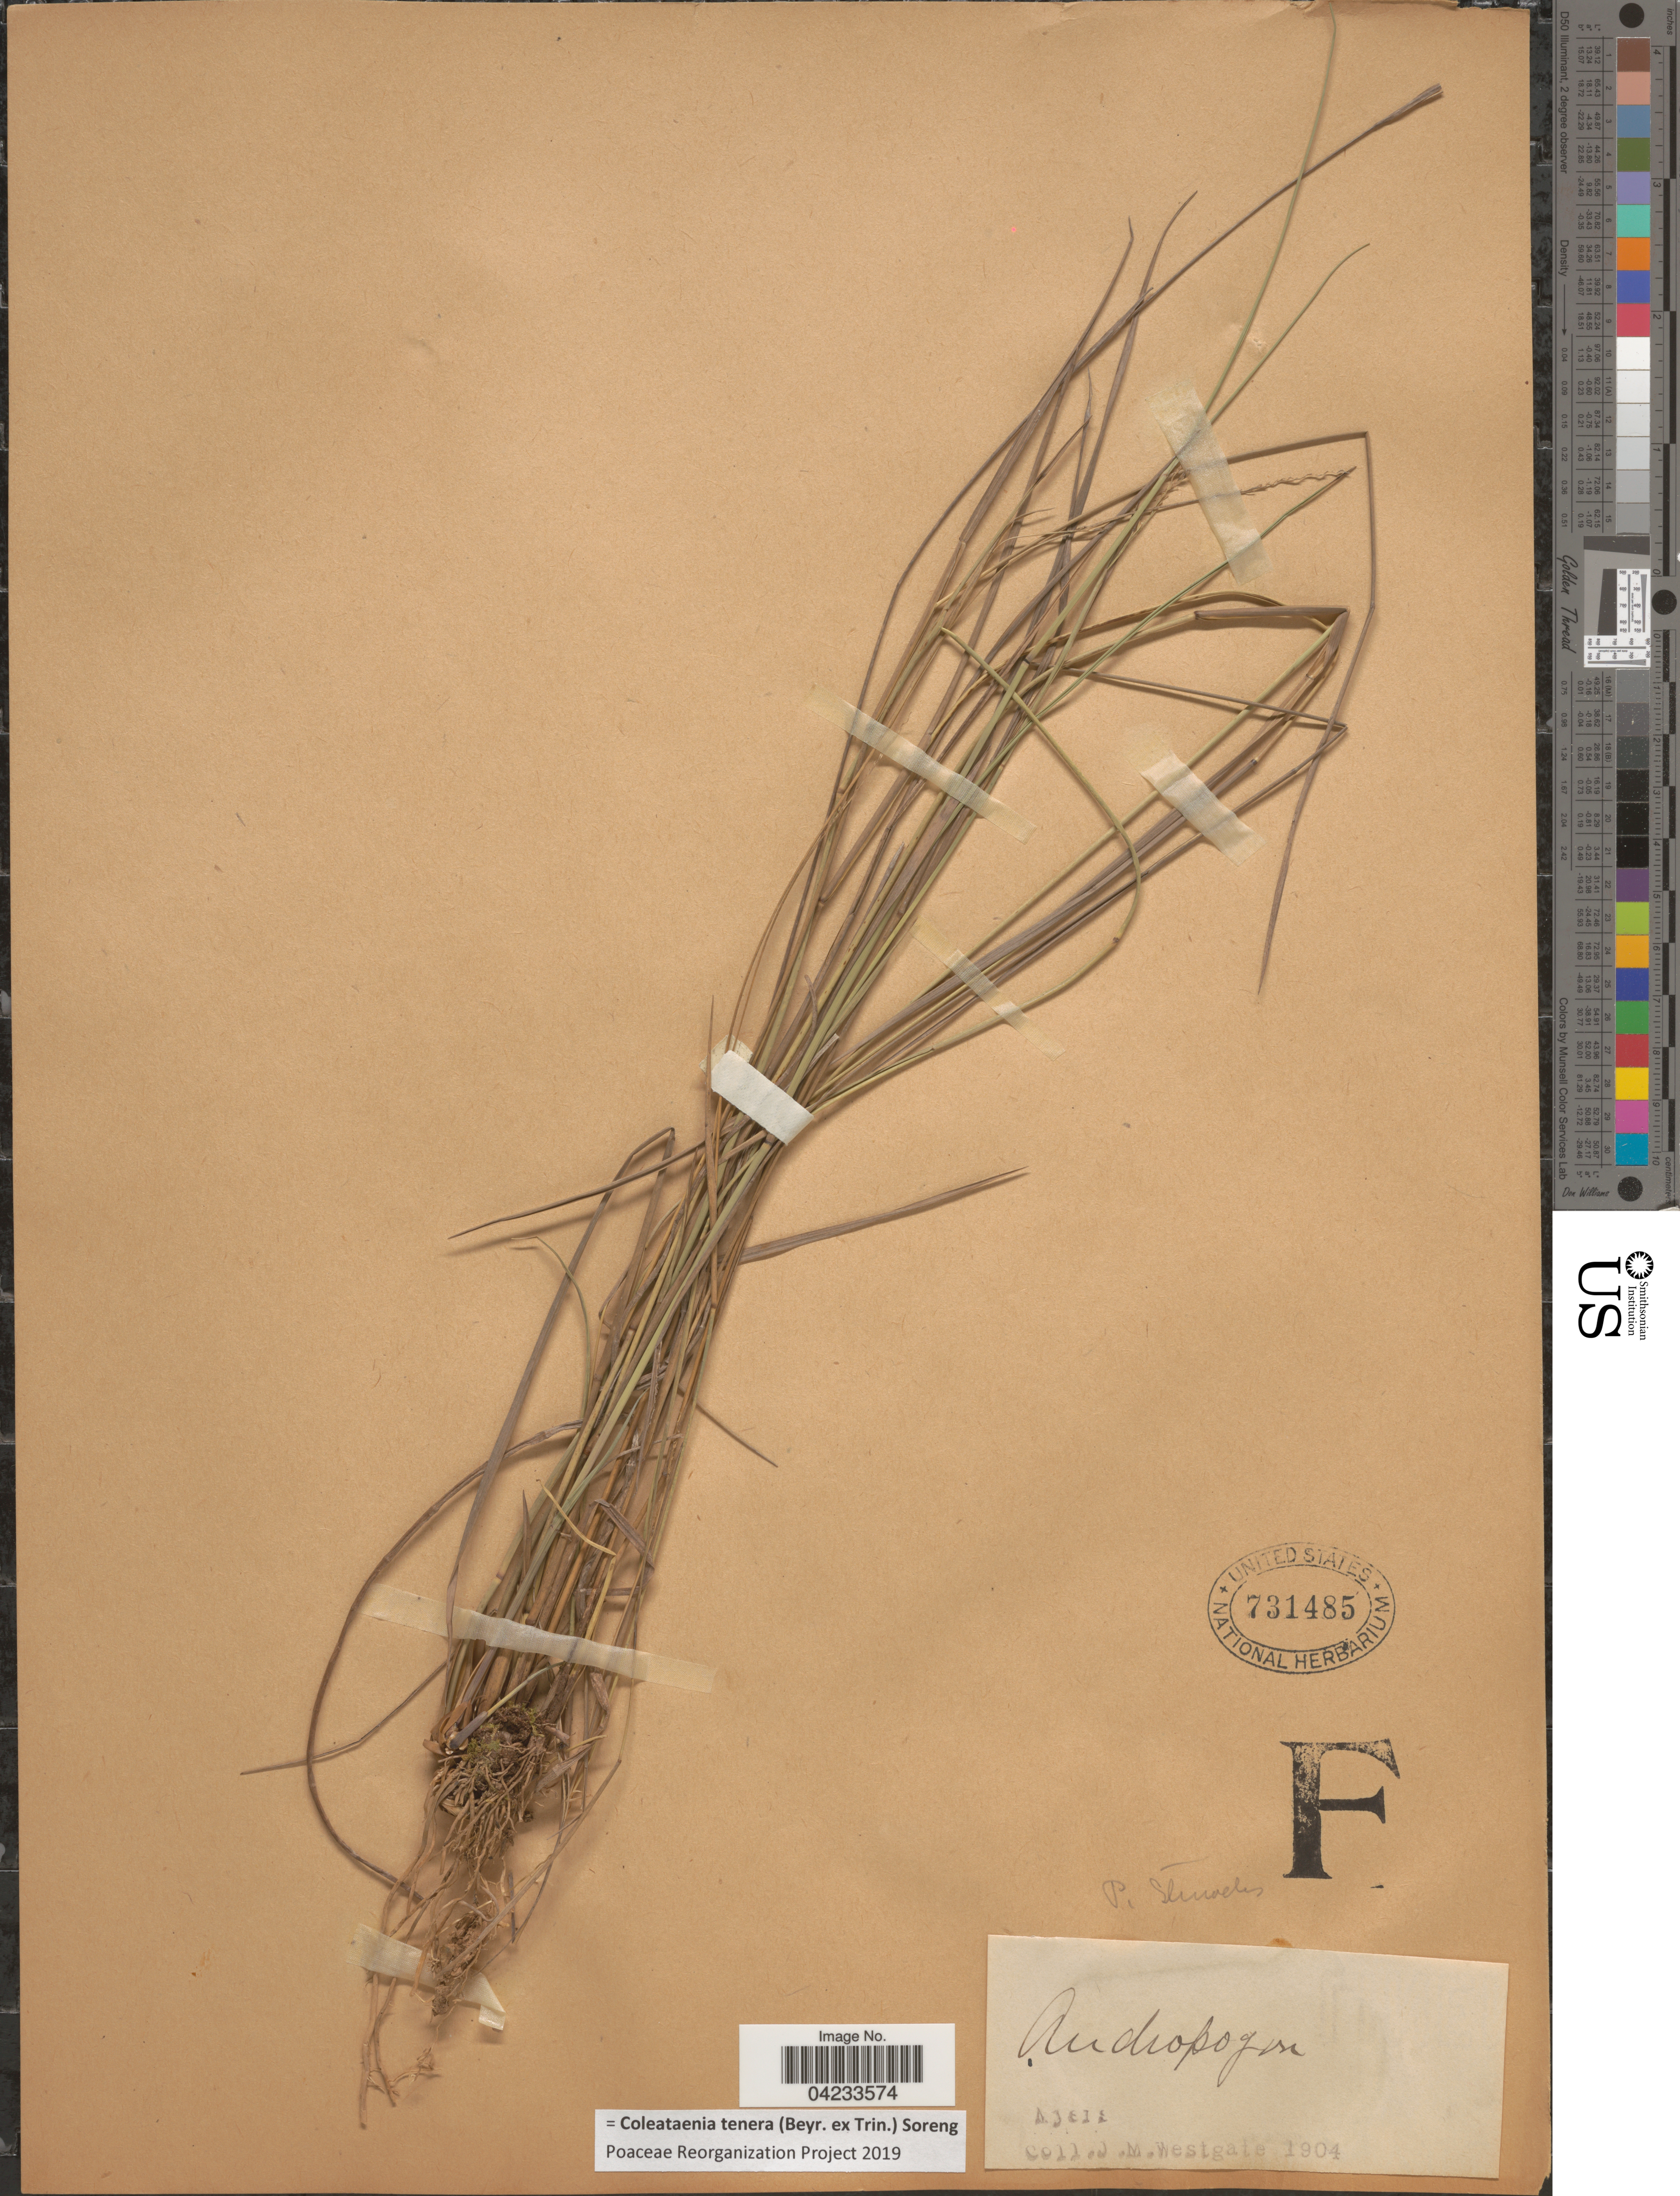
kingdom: Plantae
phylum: Tracheophyta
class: Liliopsida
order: Poales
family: Poaceae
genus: Coleataenia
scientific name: Coleataenia tenera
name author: (Beyr. ex Trin.) Soreng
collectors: J. Westgate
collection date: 1904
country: United States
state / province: Florida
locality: Myers.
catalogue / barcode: US 731485